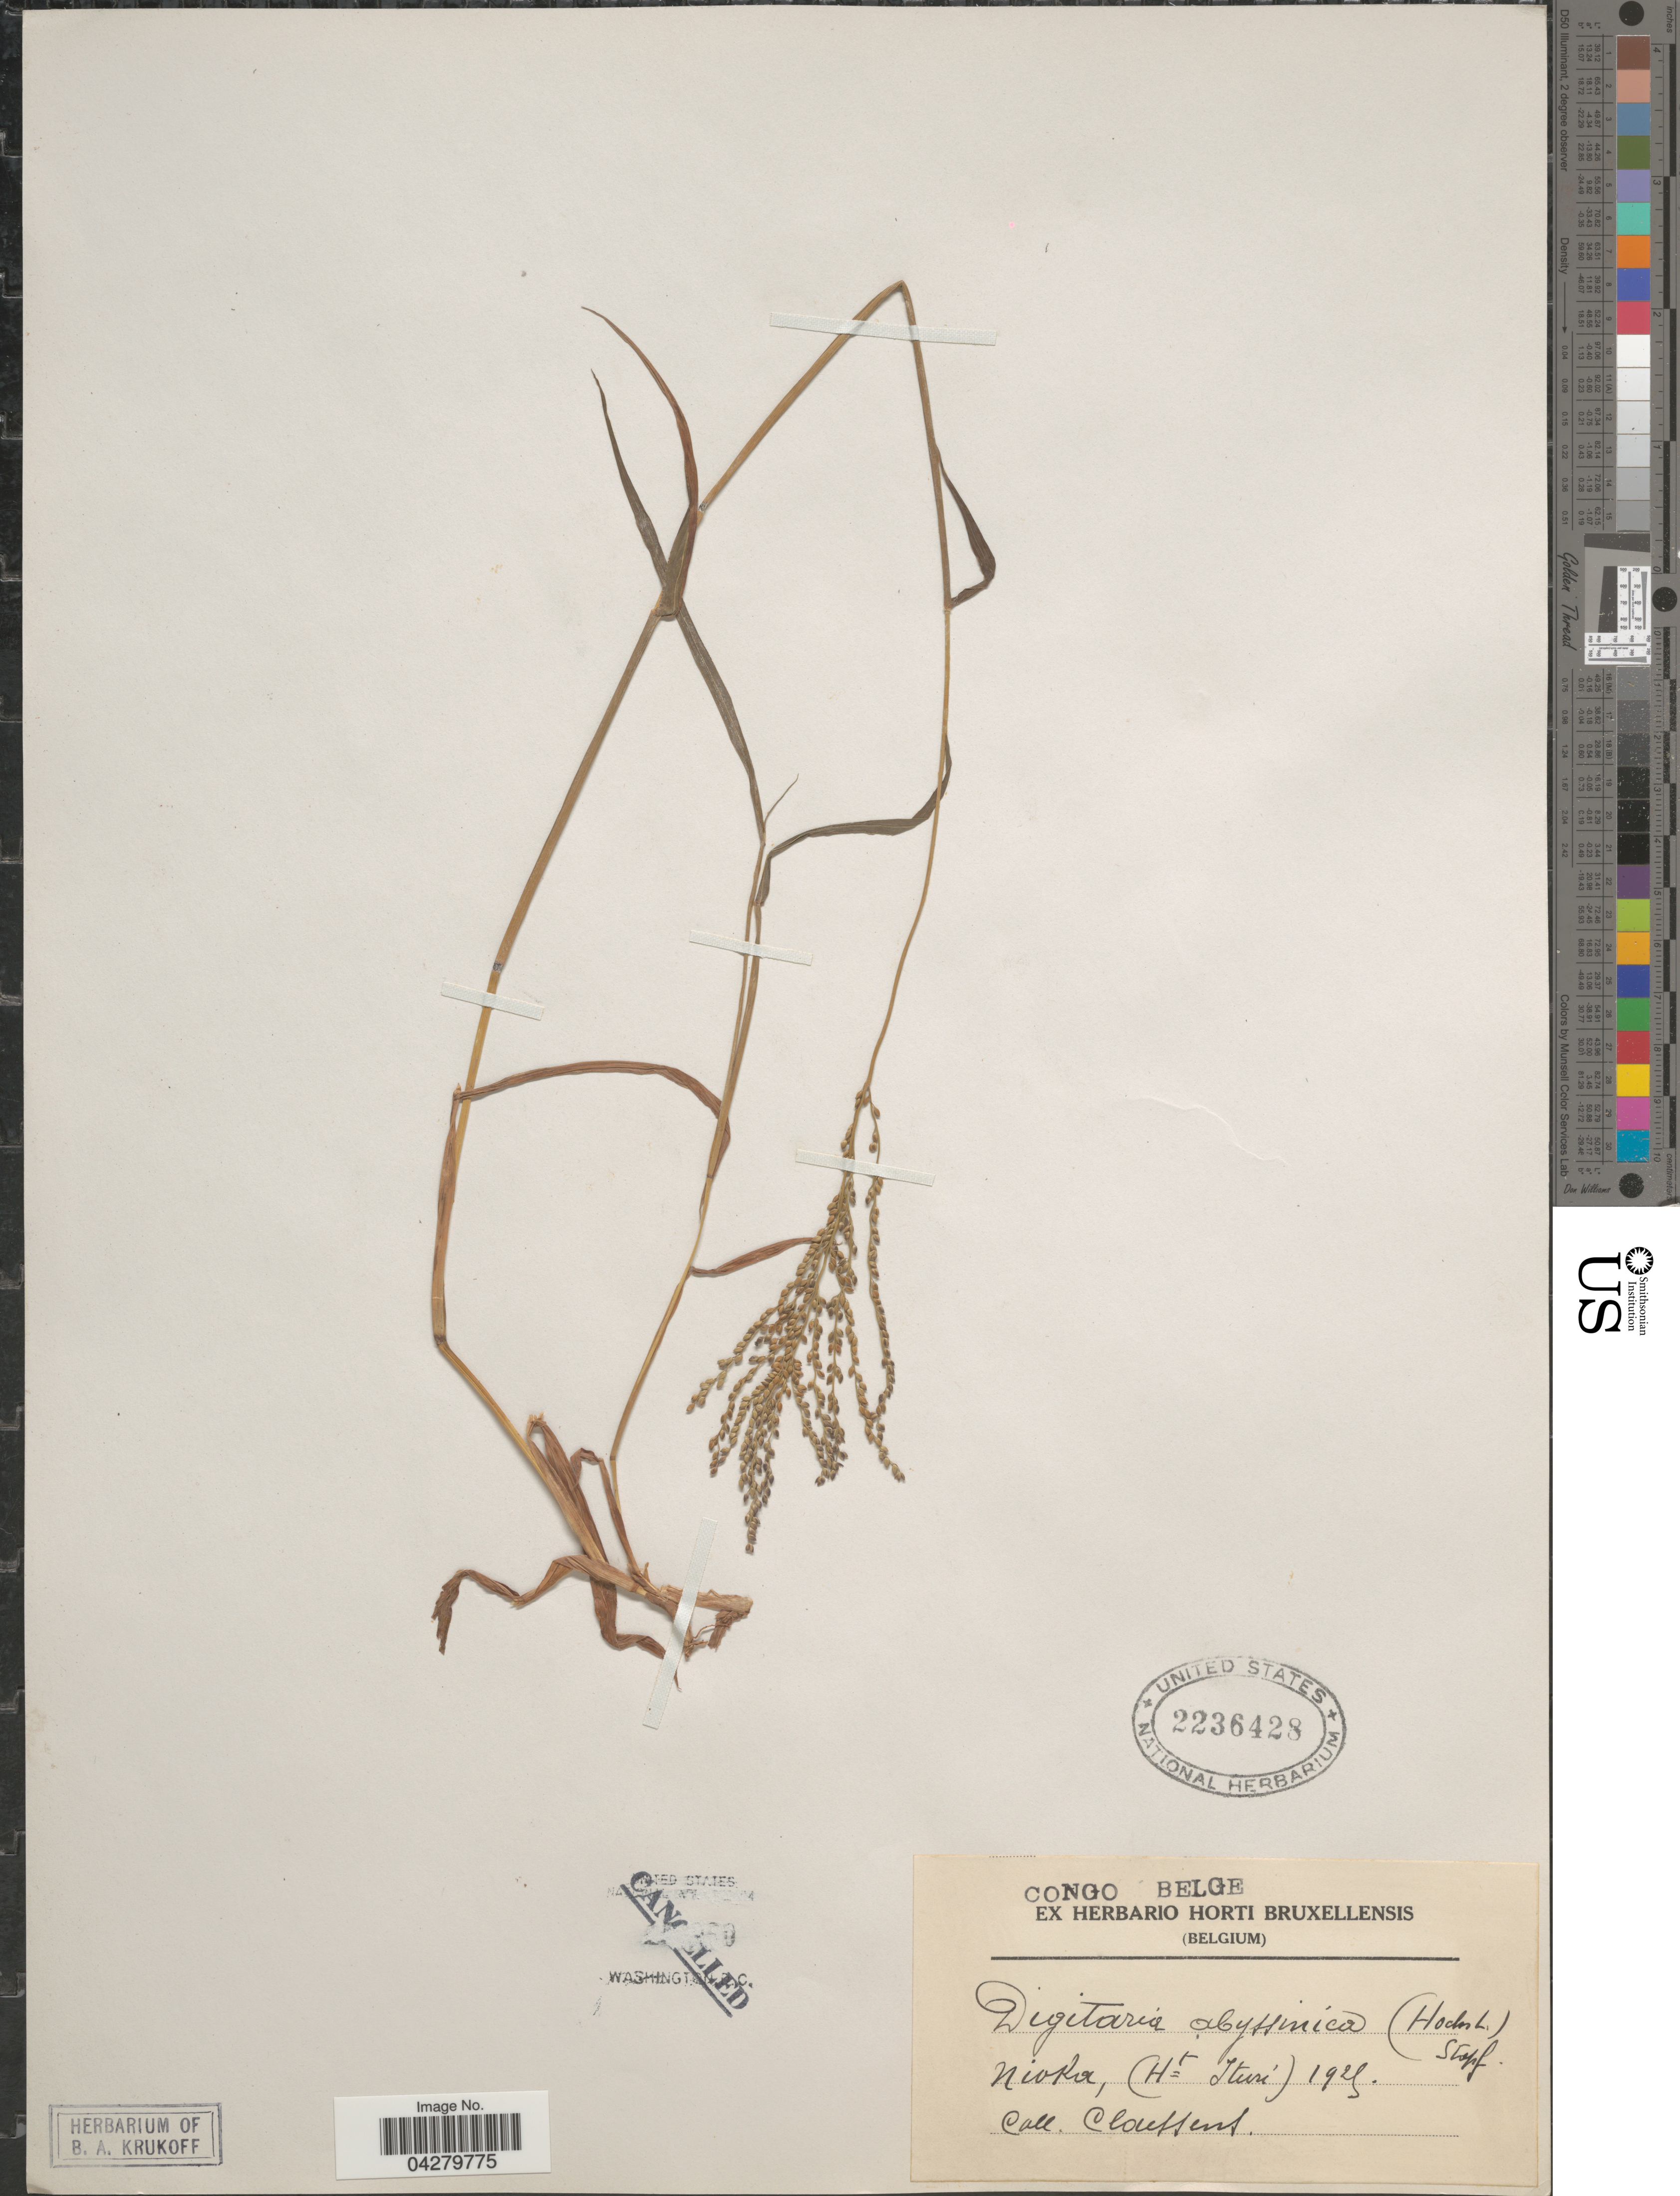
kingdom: Plantae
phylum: Tracheophyta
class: Liliopsida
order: Poales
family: Poaceae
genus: Digitaria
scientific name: Digitaria abyssinica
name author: (Hochst. ex Rich.) Stapf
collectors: -. Claessens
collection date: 1925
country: Congo, Democratic Republic of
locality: Congo Belge. Nioka, (Ht Iturí).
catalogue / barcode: US 2236428